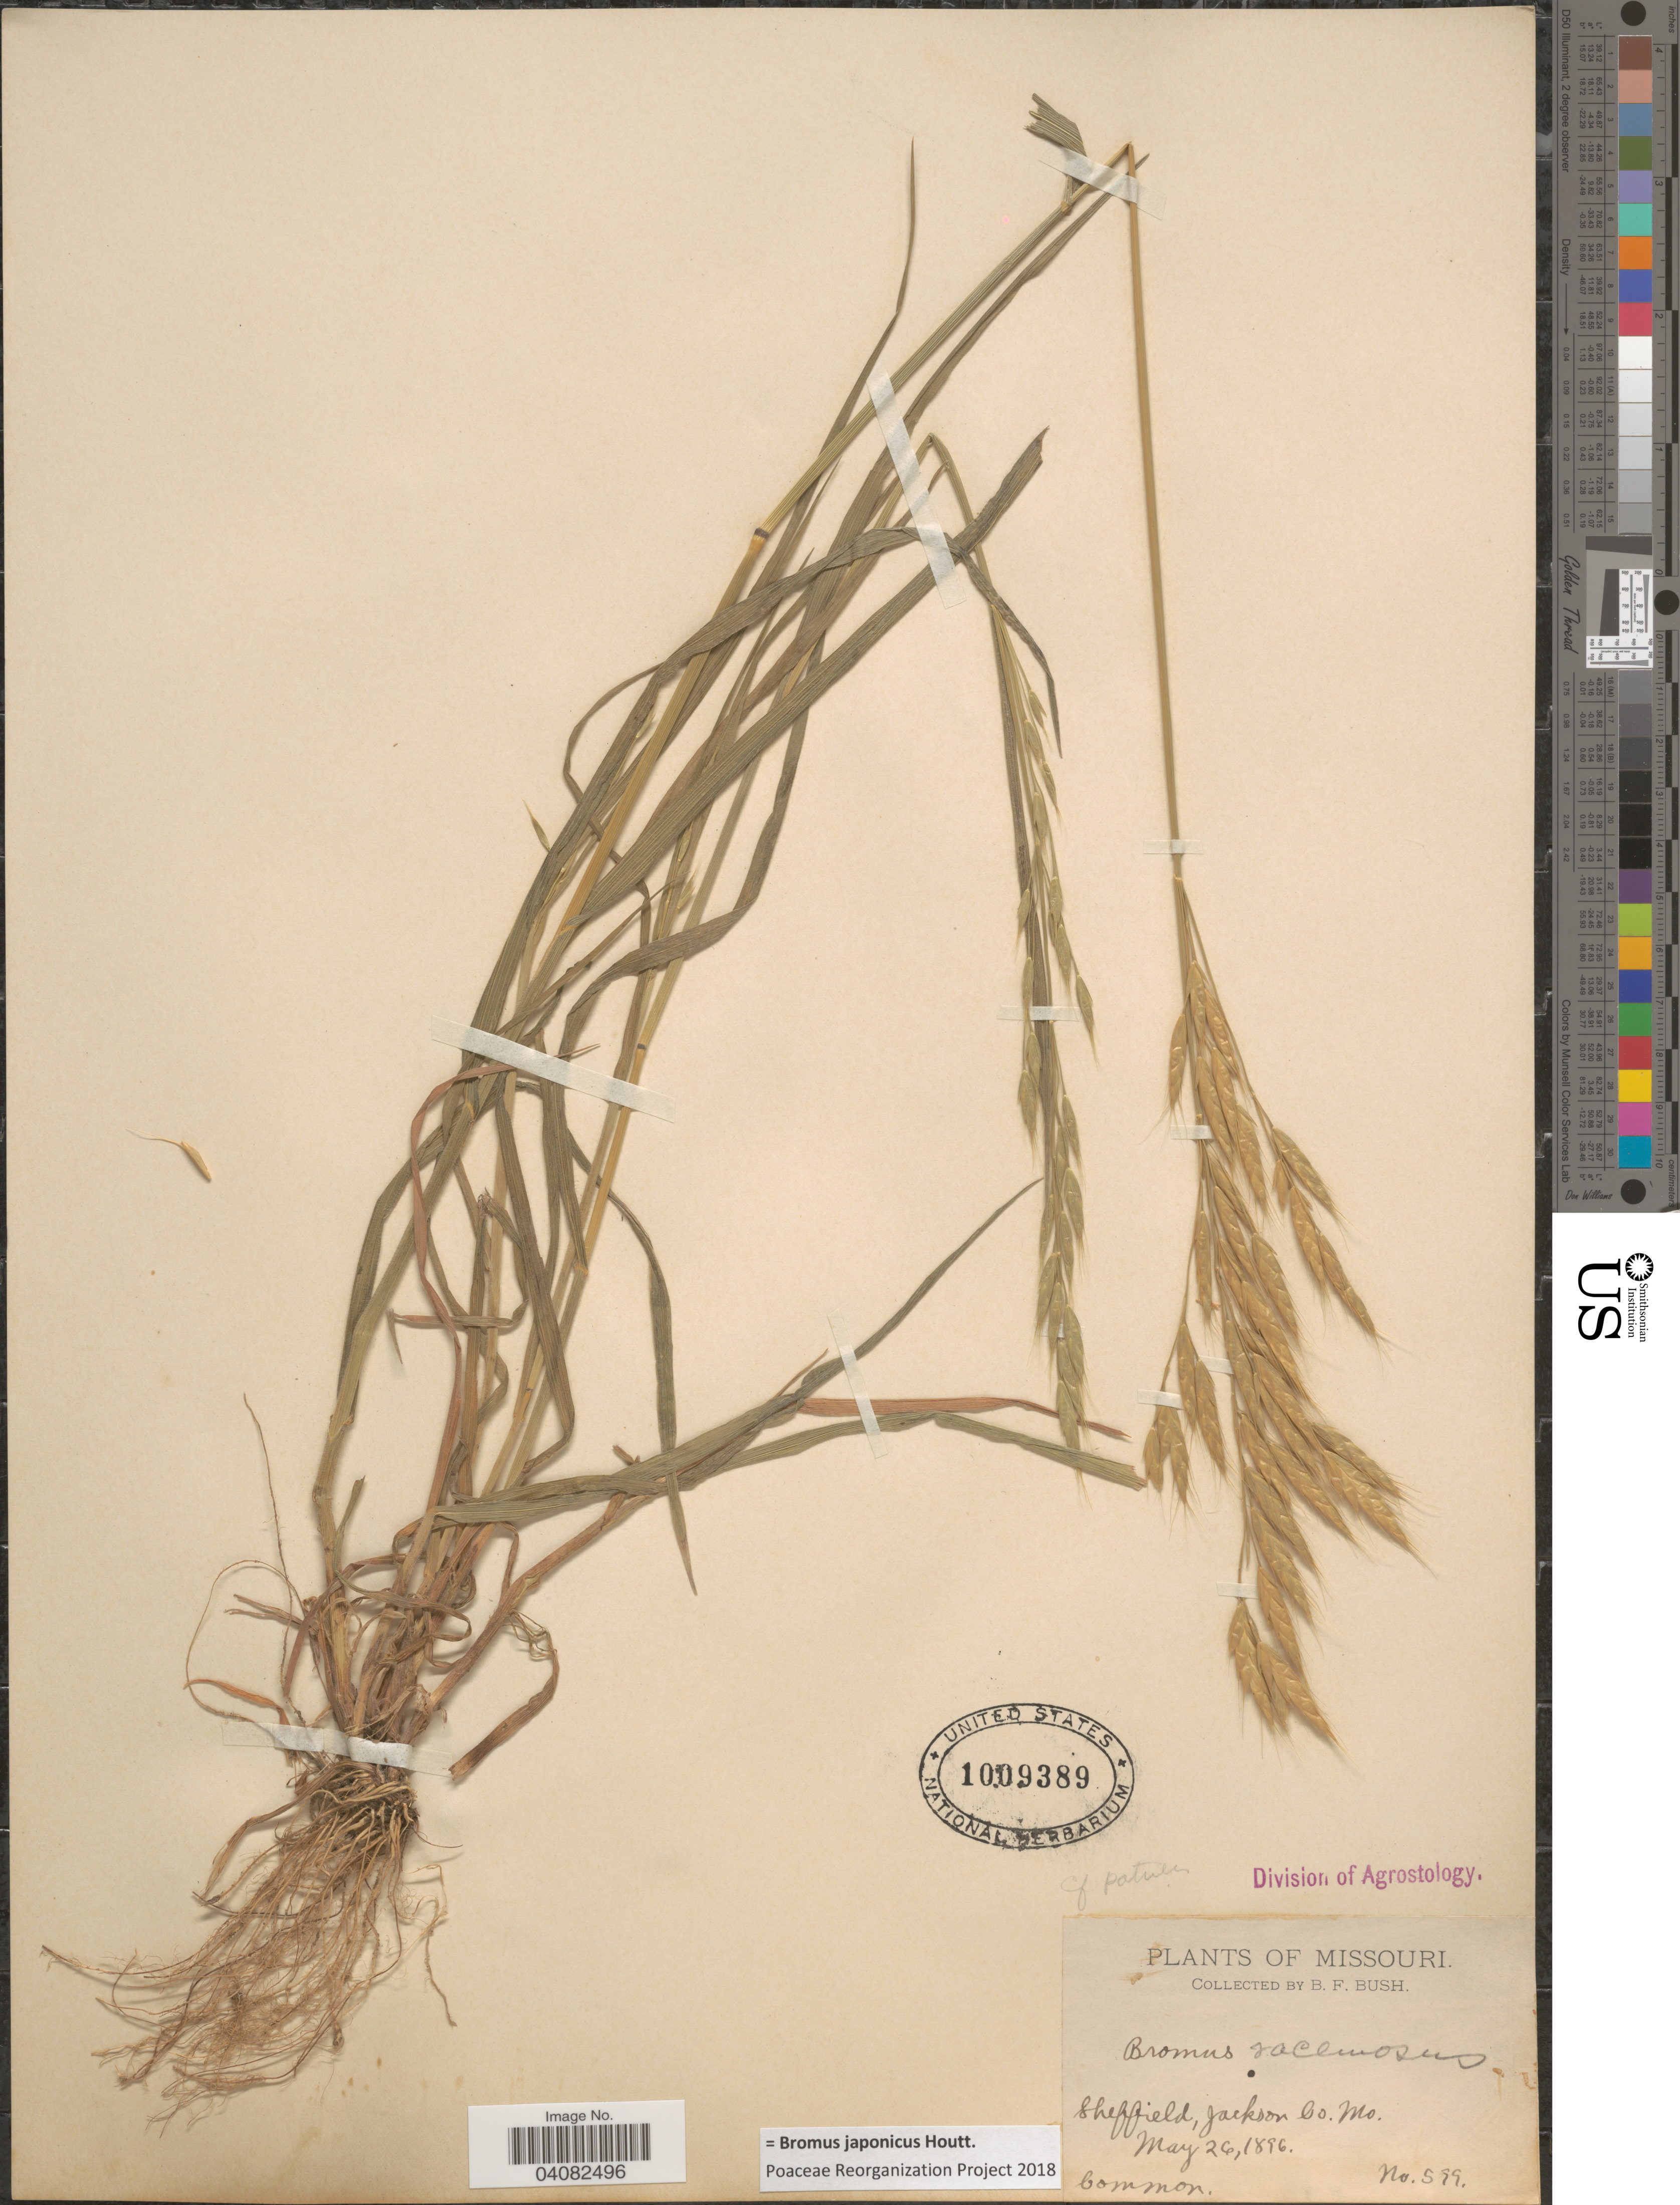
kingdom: Plantae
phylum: Tracheophyta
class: Liliopsida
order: Poales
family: Poaceae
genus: Bromus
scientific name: Bromus intermedius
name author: Gussone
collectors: B. F. Bush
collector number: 599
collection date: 1896-05-26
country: United States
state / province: Missouri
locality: Sheffield, Jackson Co.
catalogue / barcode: US 1009389